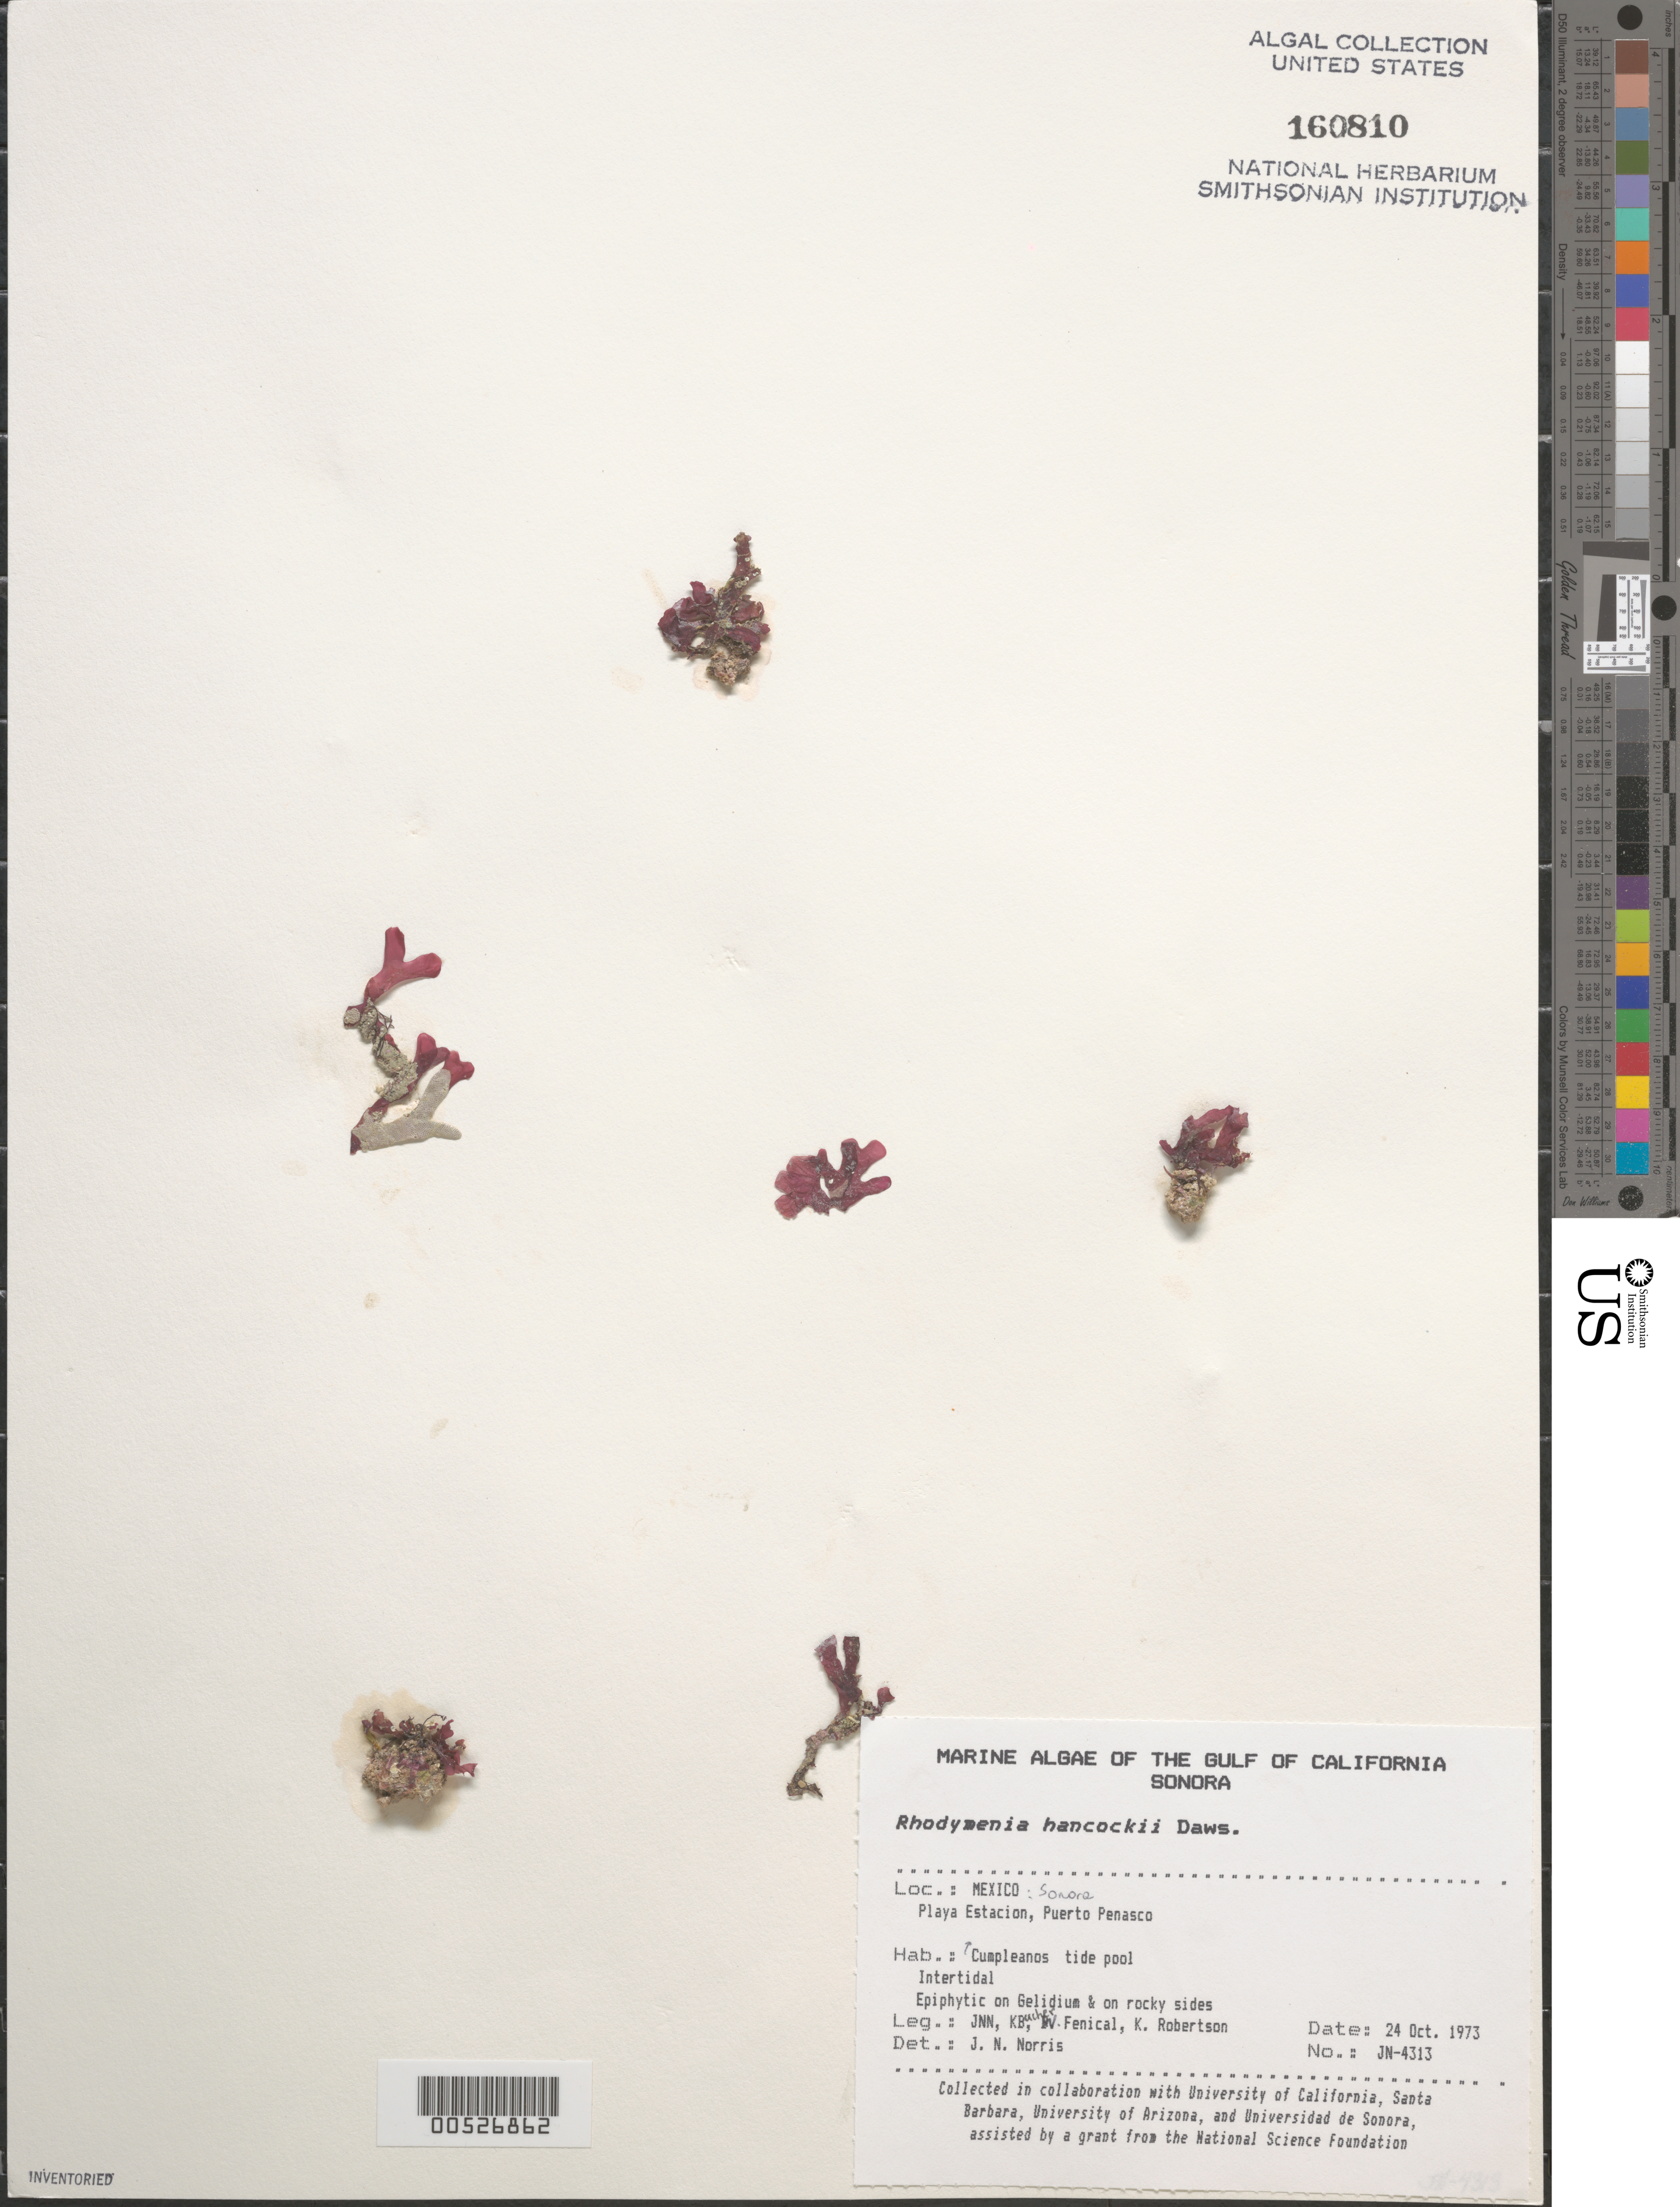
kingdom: Plantae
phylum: Rhodophyta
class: Florideophyceae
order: Rhodymeniales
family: Rhodymeniaceae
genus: Rhodymenia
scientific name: Rhodymenia hancockii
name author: E.Y. Dawson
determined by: Norris, James N.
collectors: J. N. Norris, K. E. Bucher, W. Fenical & K. Robertson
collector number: JN-4313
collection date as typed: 24 Oct 1973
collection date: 1973-10-24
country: Mexico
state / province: Sonora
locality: Playa Estacion, Puerto Penasco, Cumpleanos Tide Pool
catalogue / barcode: US 160810